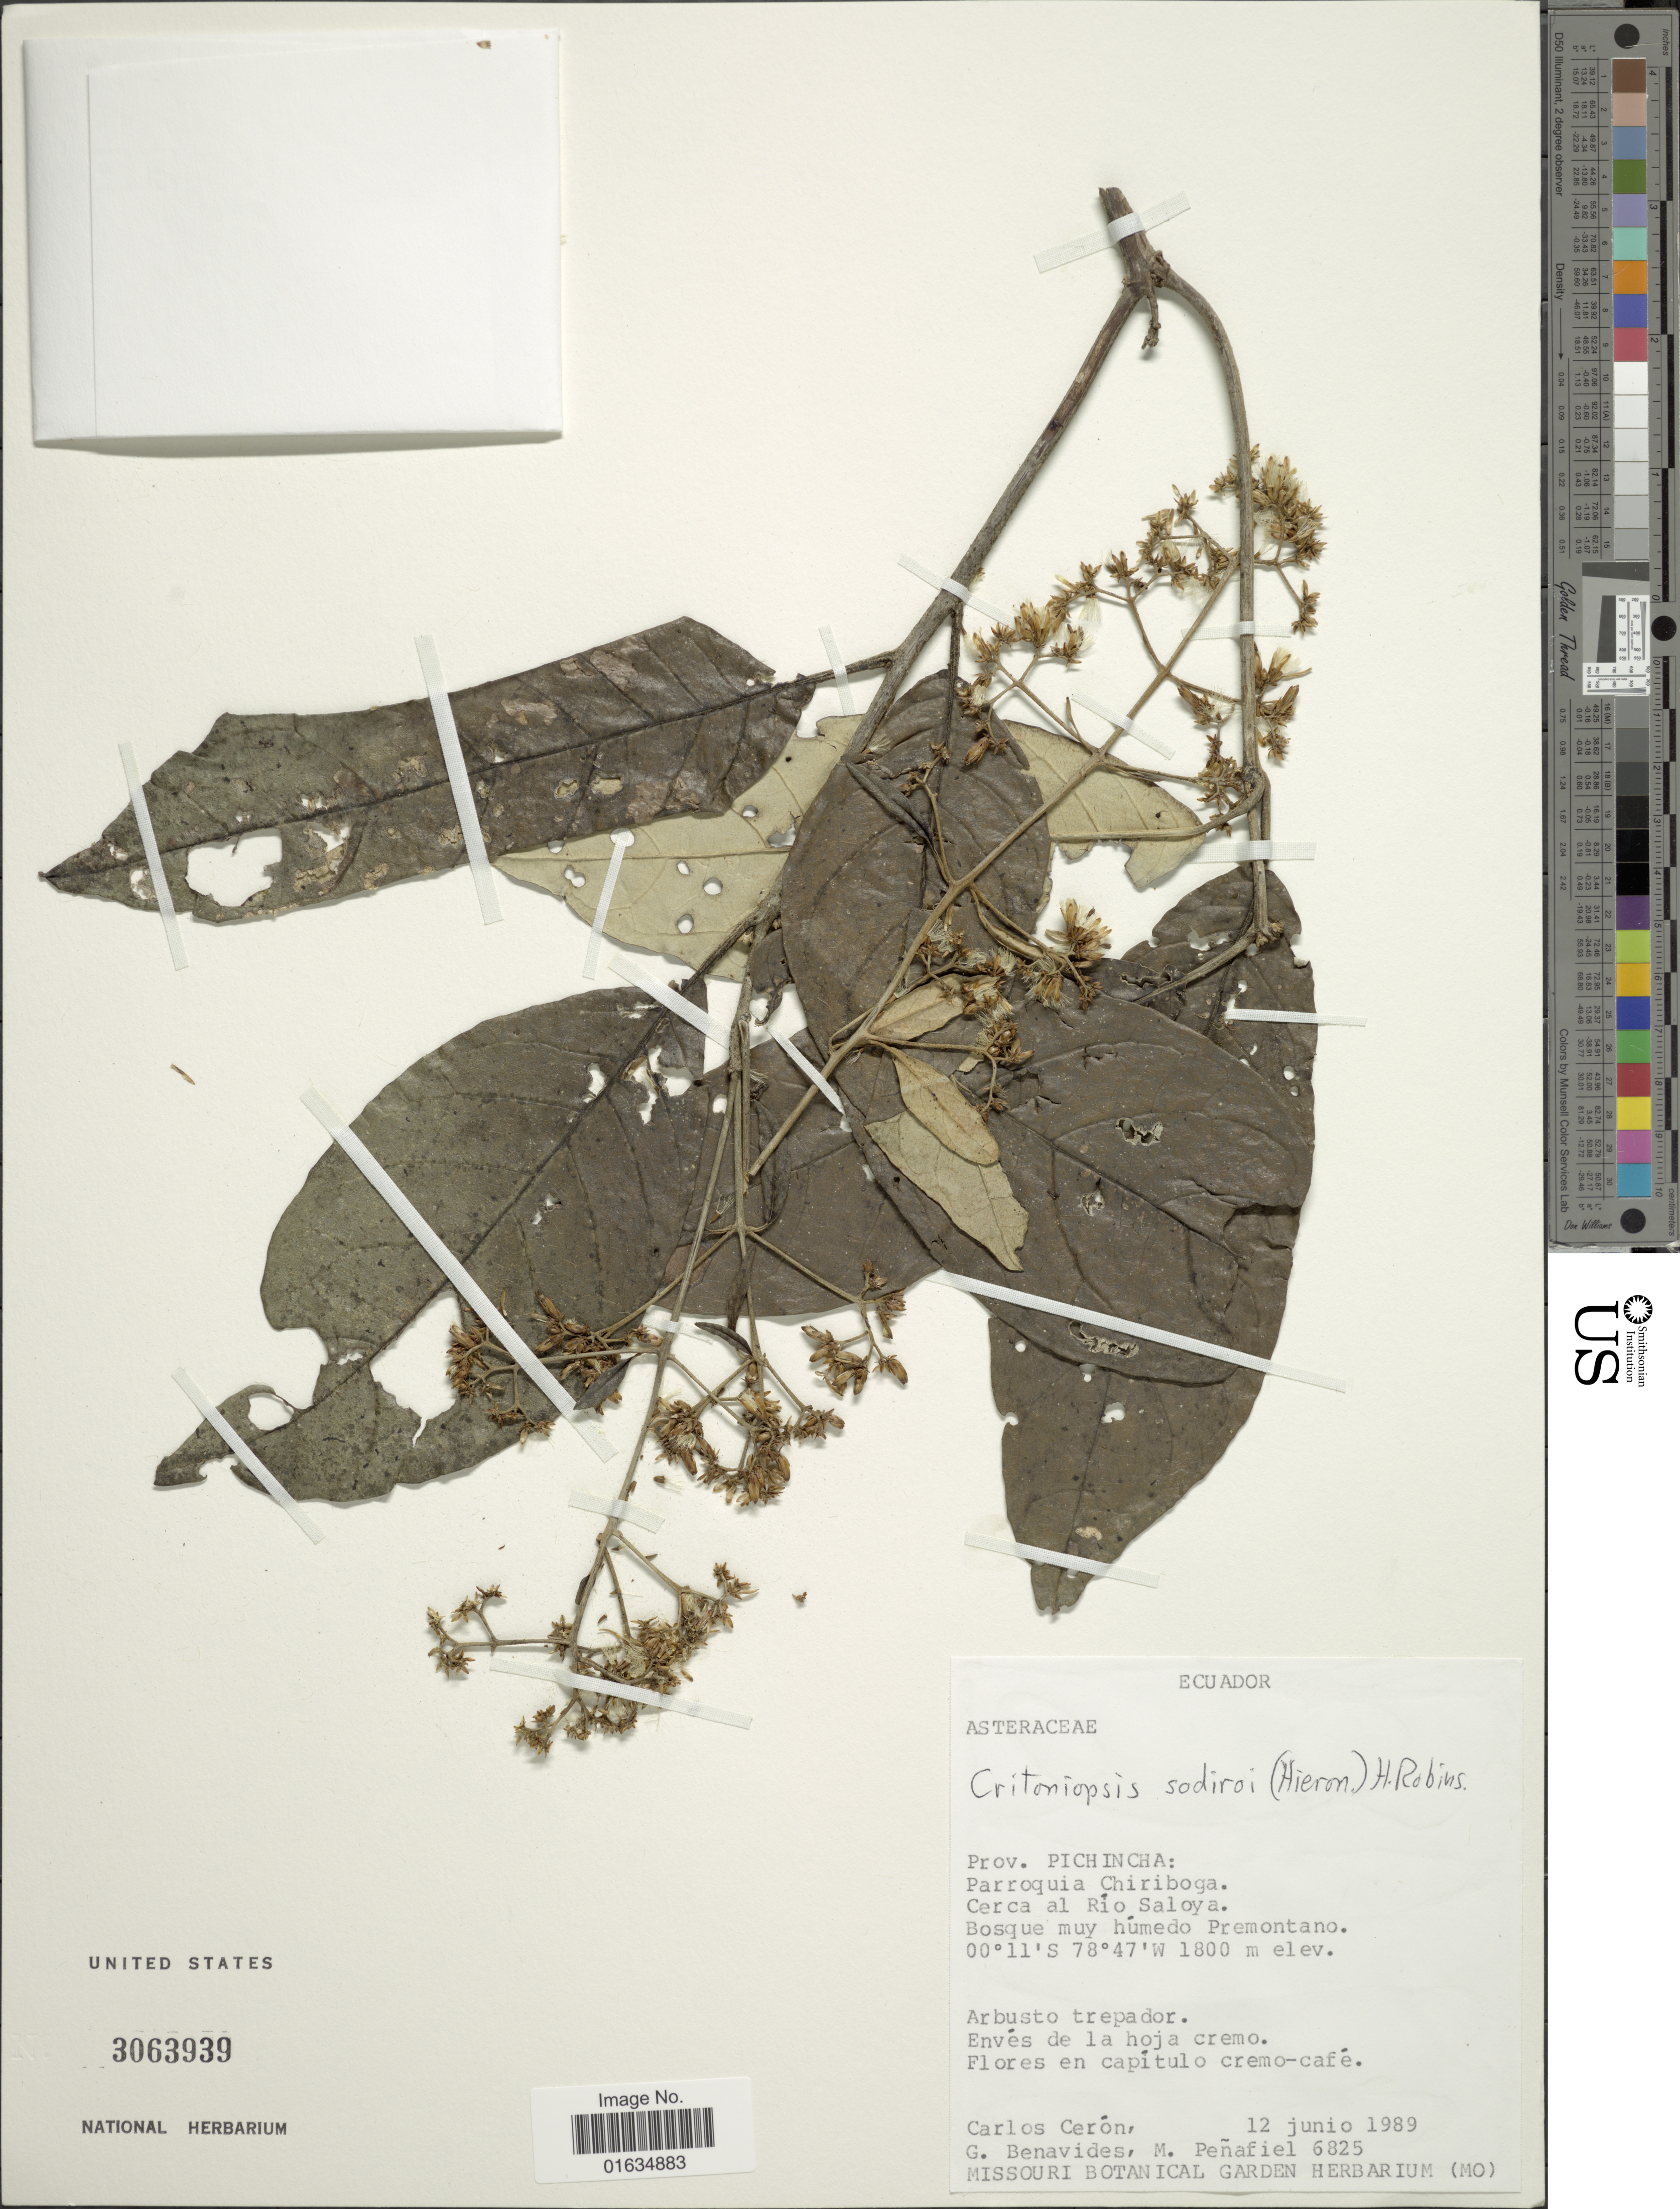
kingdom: Plantae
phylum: Tracheophyta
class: Magnoliopsida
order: Asterales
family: Asteraceae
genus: Critoniopsis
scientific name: Critoniopsis sodiroi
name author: (Hieron. ex Sodiro) H. Rob.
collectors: C. E. Cerón M., G. Benavides & M. Penafiel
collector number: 6825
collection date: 1989-06-12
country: Ecuador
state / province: Pichincha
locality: Prov. Pichincha, Parroquia Chiriboga, cerca al Rio Saloya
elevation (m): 1800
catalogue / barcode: US 3063939